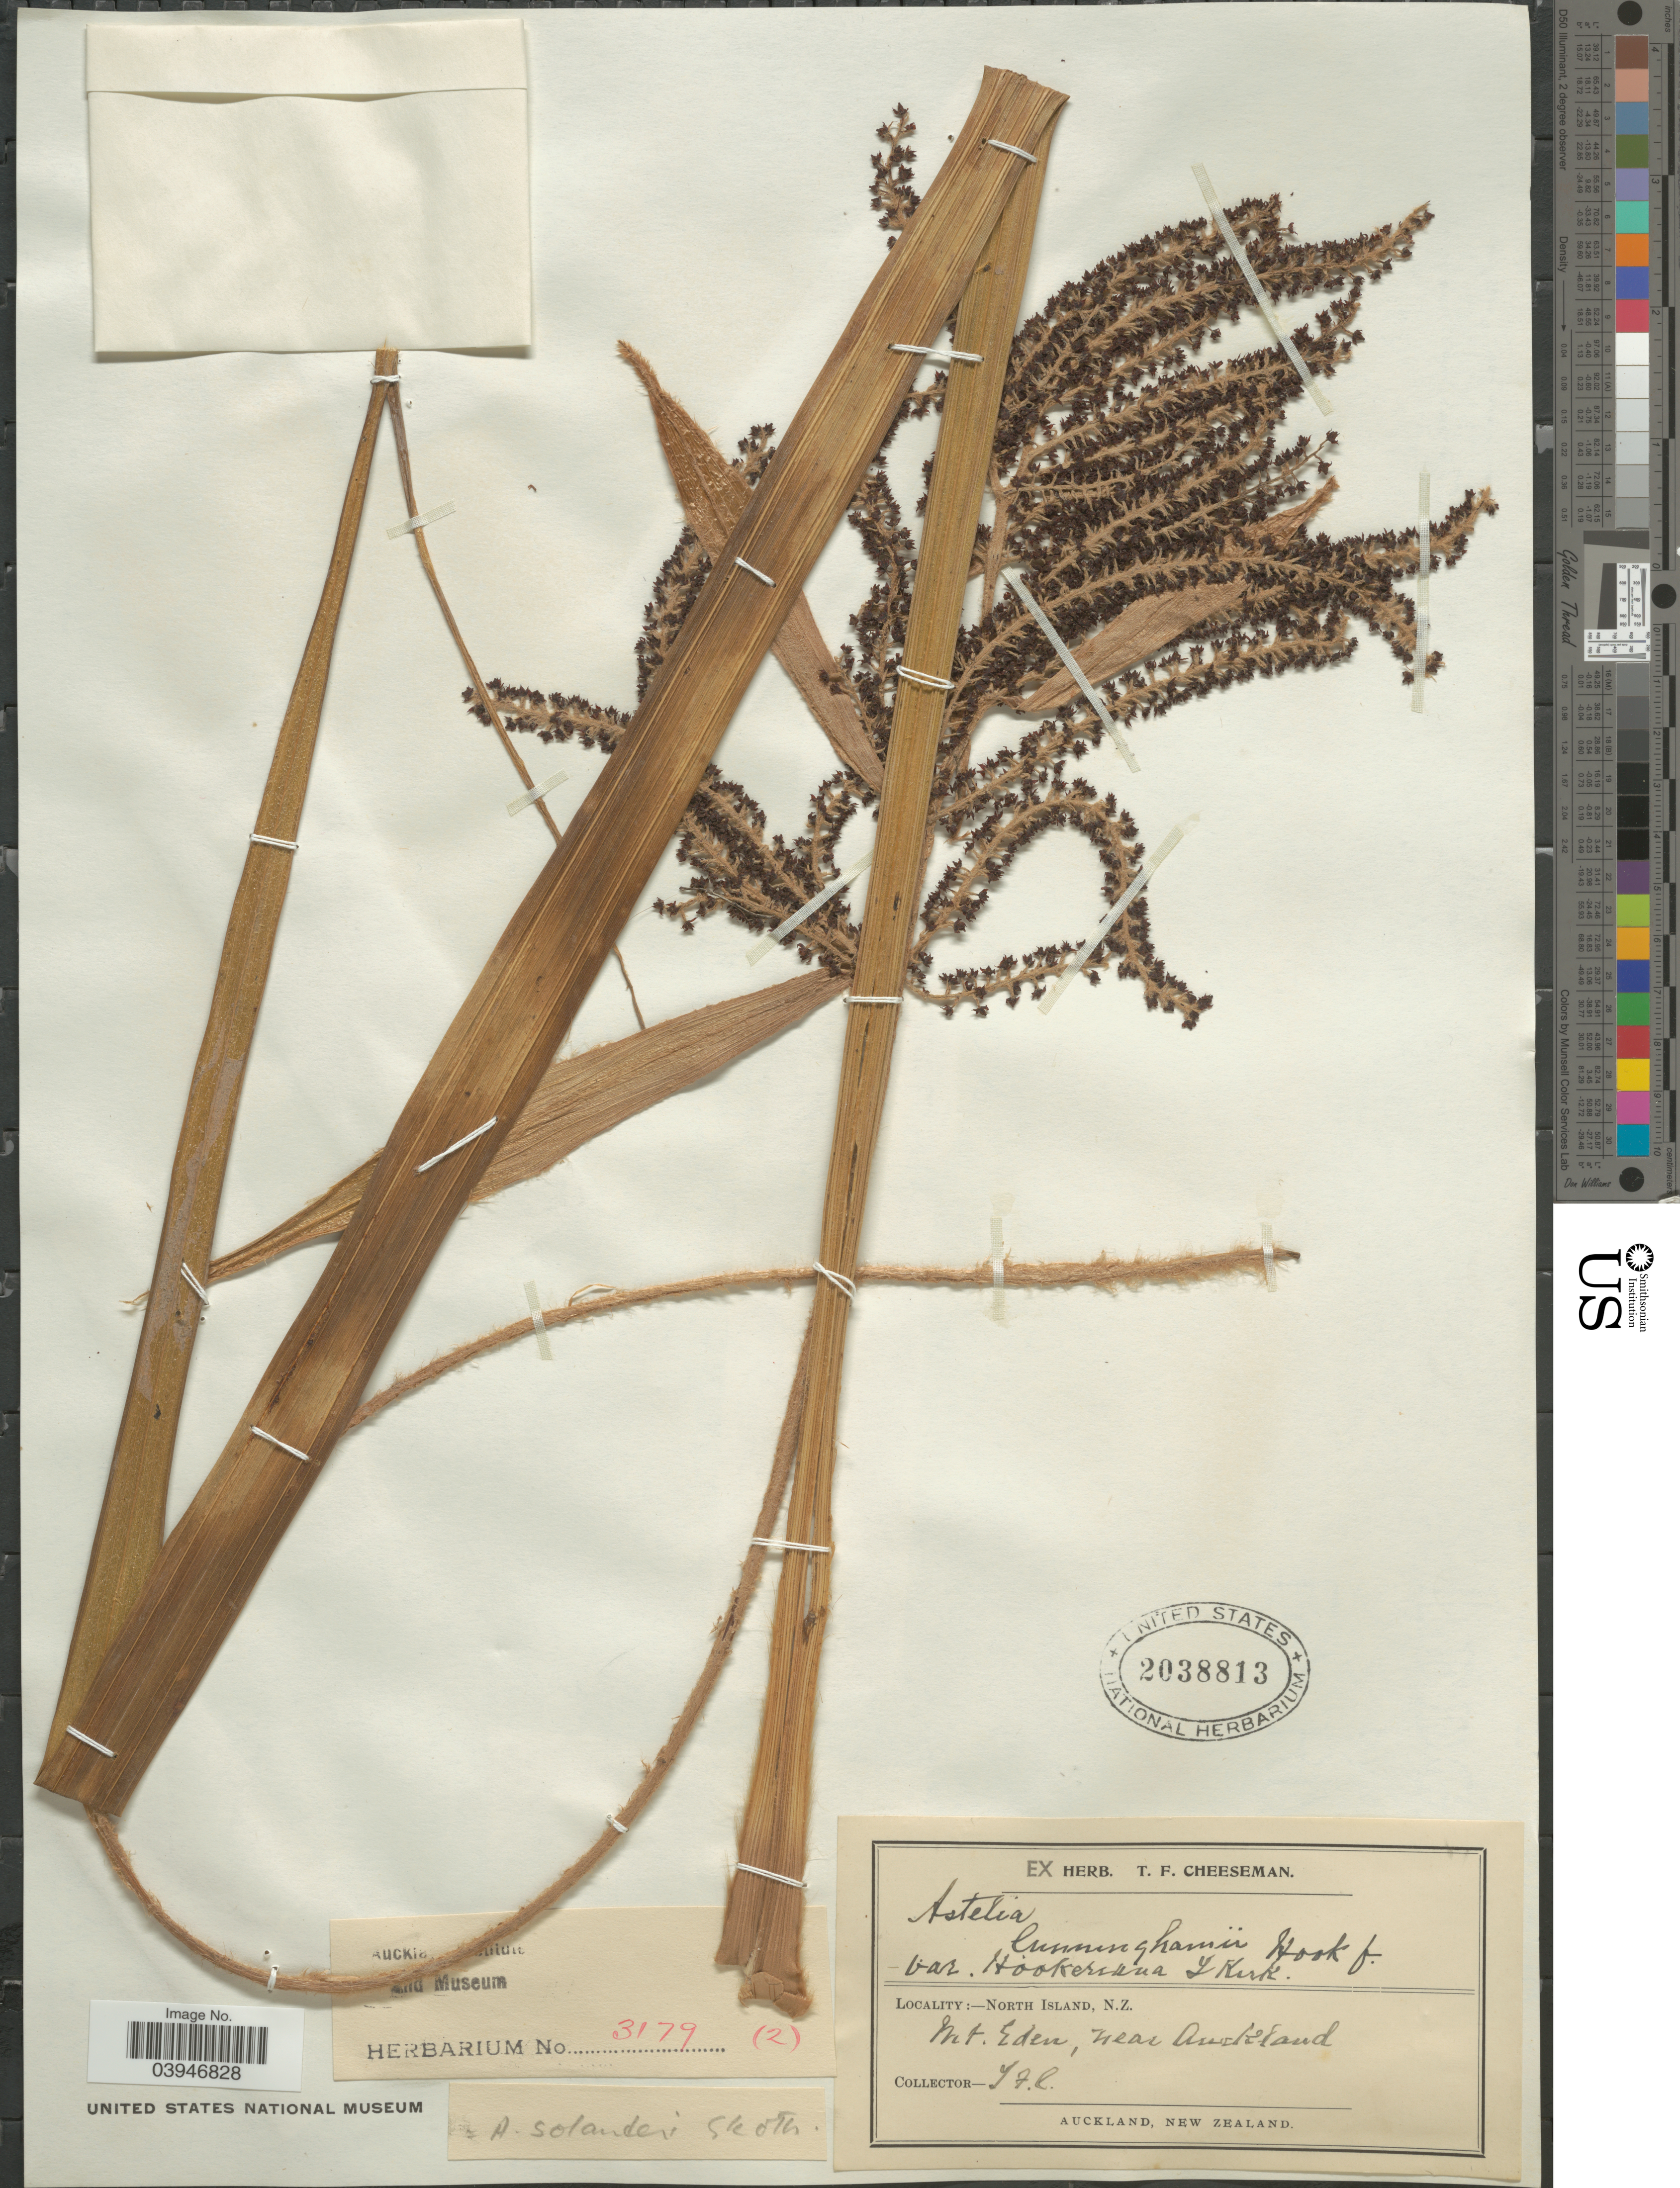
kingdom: Plantae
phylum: Tracheophyta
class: Liliopsida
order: Asparagales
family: Asteliaceae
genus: Astelia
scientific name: Astelia cunninghamii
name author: Hook. f.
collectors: T. F. Cheeseman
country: New Zealand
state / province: Auckland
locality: North Island. Mt. Eden, near Auckland.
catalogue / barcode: US 2038813